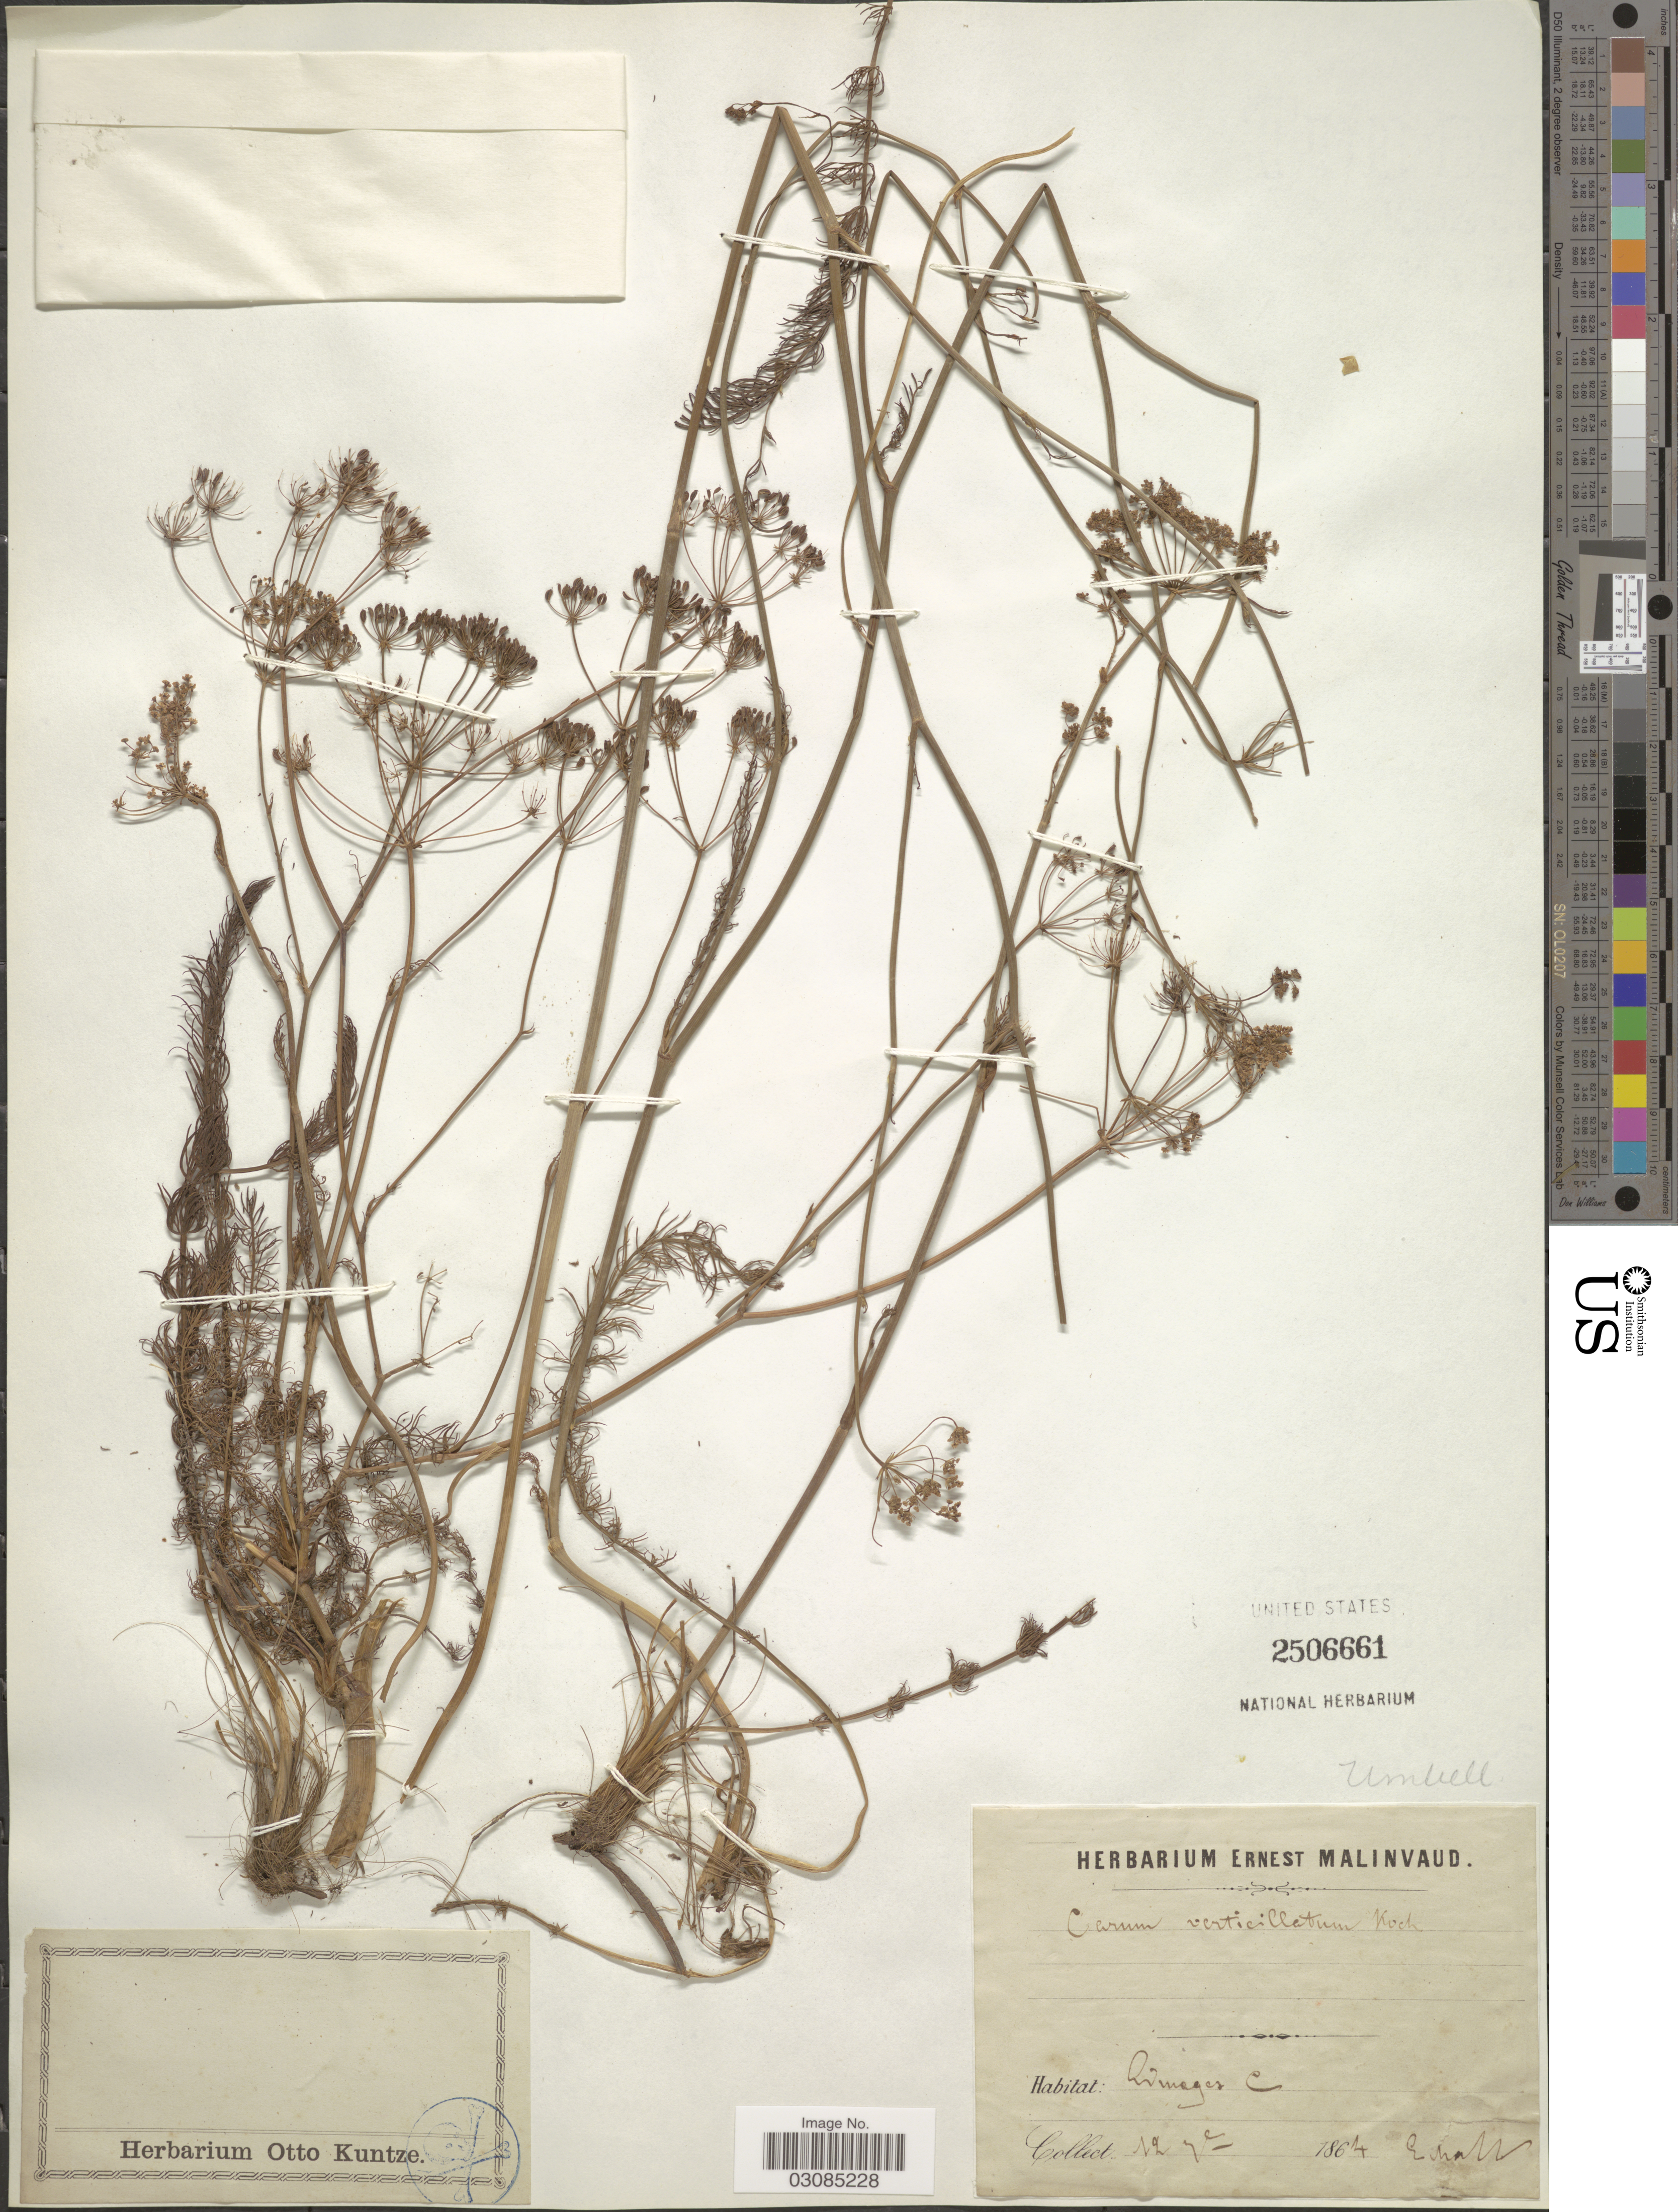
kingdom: Plantae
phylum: Tracheophyta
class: Magnoliopsida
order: Apiales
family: Apiaceae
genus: Carum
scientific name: Carum verticillatum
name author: (L.) W.D.J. Koch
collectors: E. Malinvaud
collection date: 1864-09-12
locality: Wmeyer C. [interpreted]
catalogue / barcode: US 2506661